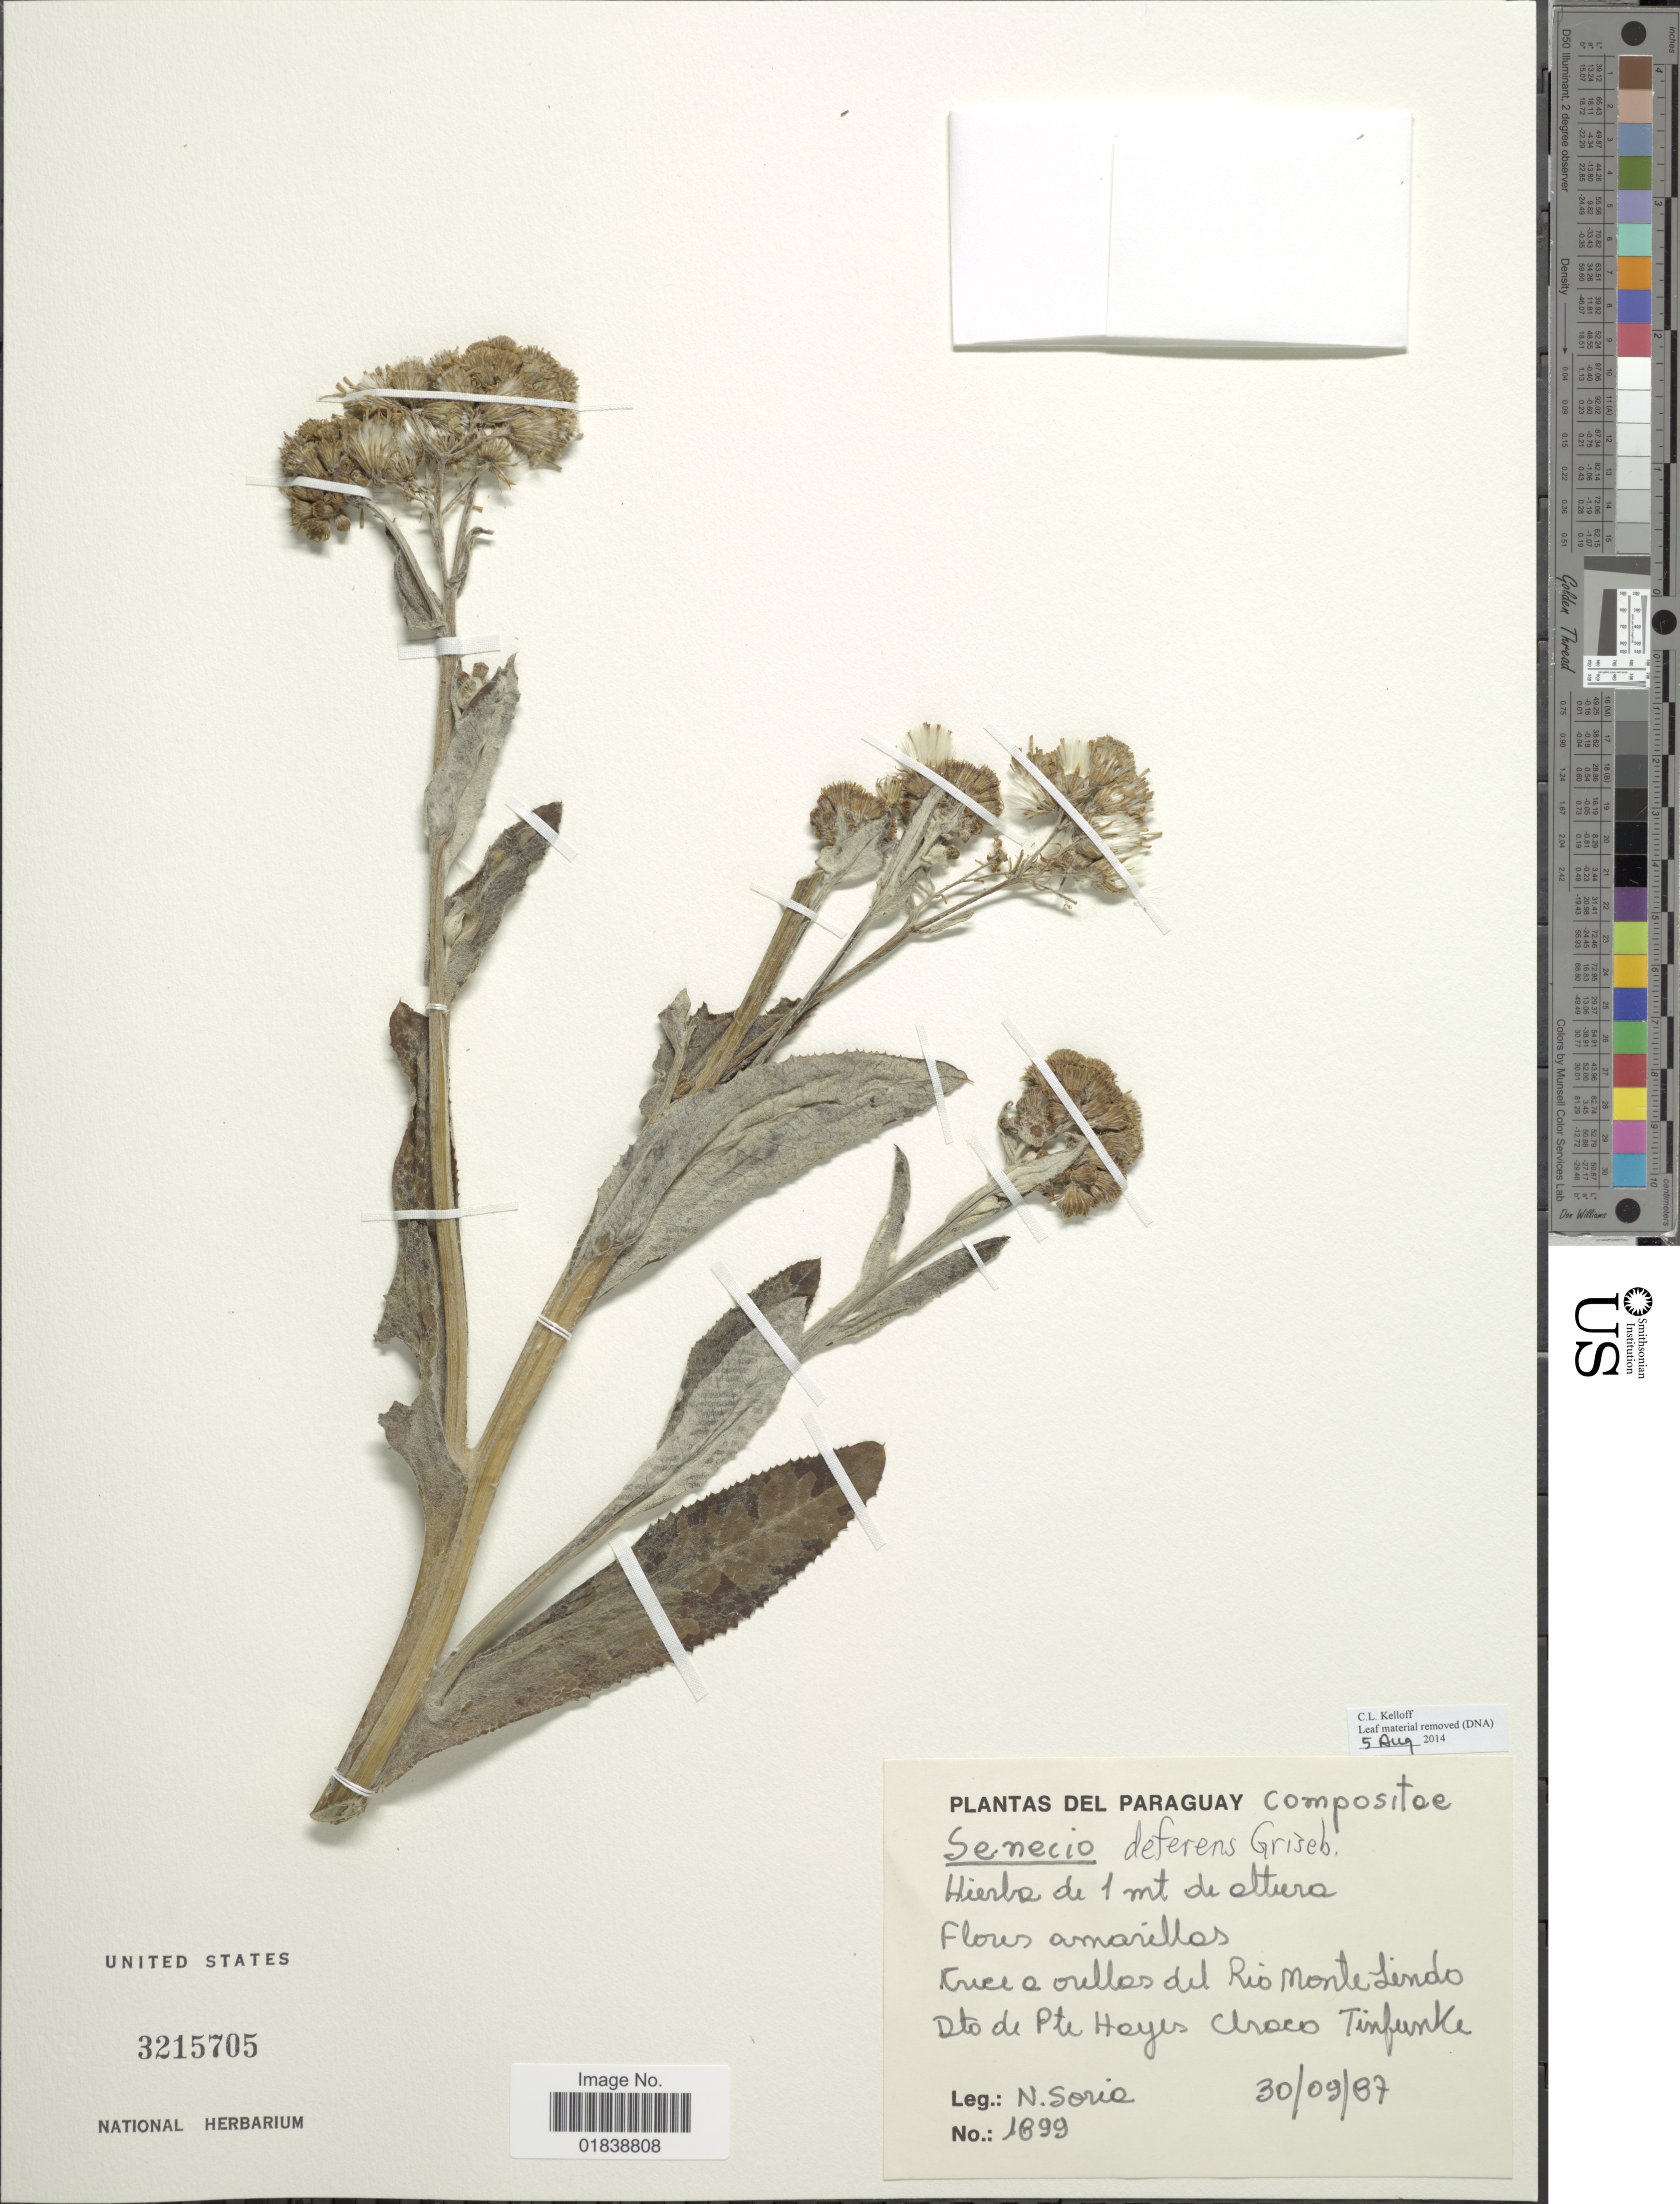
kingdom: Plantae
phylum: Tracheophyta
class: Magnoliopsida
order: Asterales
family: Asteraceae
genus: Senecio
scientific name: Senecio deferens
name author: Griseb.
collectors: N. Soria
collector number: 1899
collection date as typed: Transcribed d/m/y: 30/9/87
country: Paraguay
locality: Cerce a orillas del Rio Monte Lindo, Dto de Pte Hoyes Chaco Tinfunke.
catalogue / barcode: US 3215705